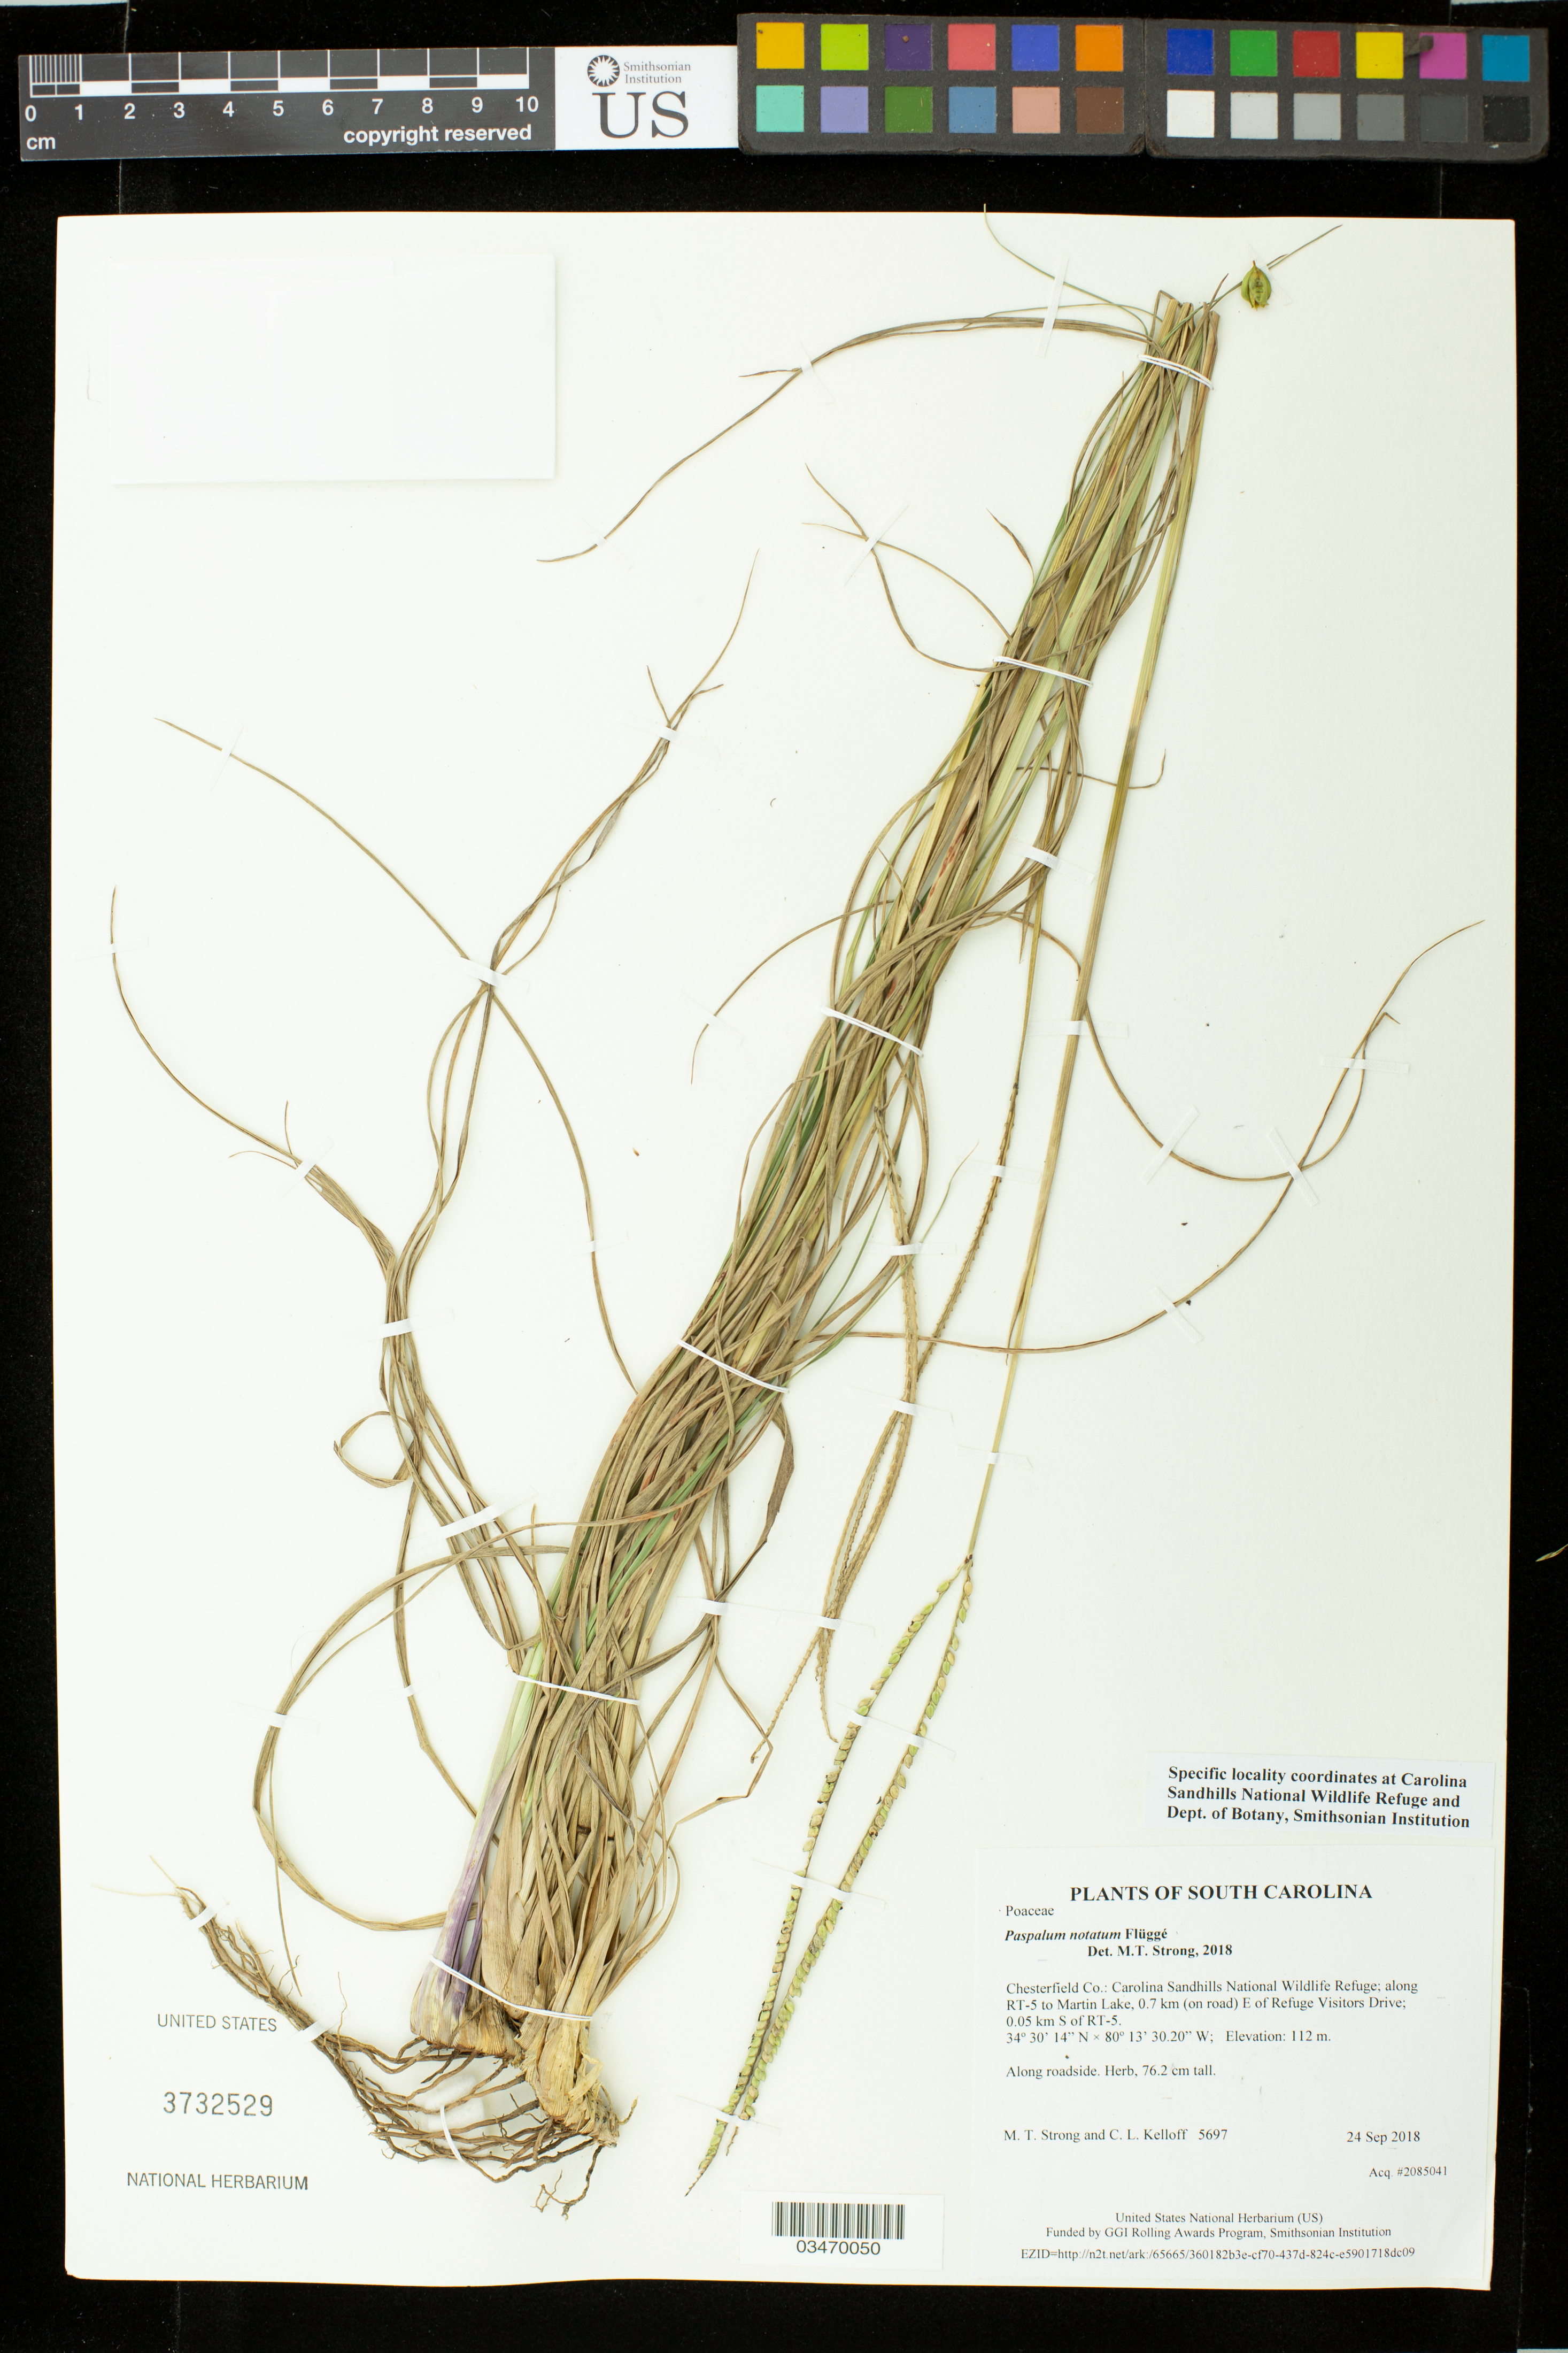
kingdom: Plantae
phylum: Tracheophyta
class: Liliopsida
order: Poales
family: Poaceae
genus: Paspalum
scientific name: Paspalum notatum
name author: Flüggé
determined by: Strong, M. T., (US), Smithsonian Institution - National Museum of Natural History (UNITED STATES)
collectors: M. T. Strong & C. L. Kelloff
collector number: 5697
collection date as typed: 24 Sep 2018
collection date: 2018-09-24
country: United States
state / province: South Carolina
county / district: Chesterfield Co.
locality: Carolina Sandhills National Wildlife Refuge; along RT-5 to Martin Lake, 0.7 km (on road) E of Refuge Visitors Drive; 0.05 km S of RT-5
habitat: Along roadside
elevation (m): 112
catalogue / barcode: US 3732529